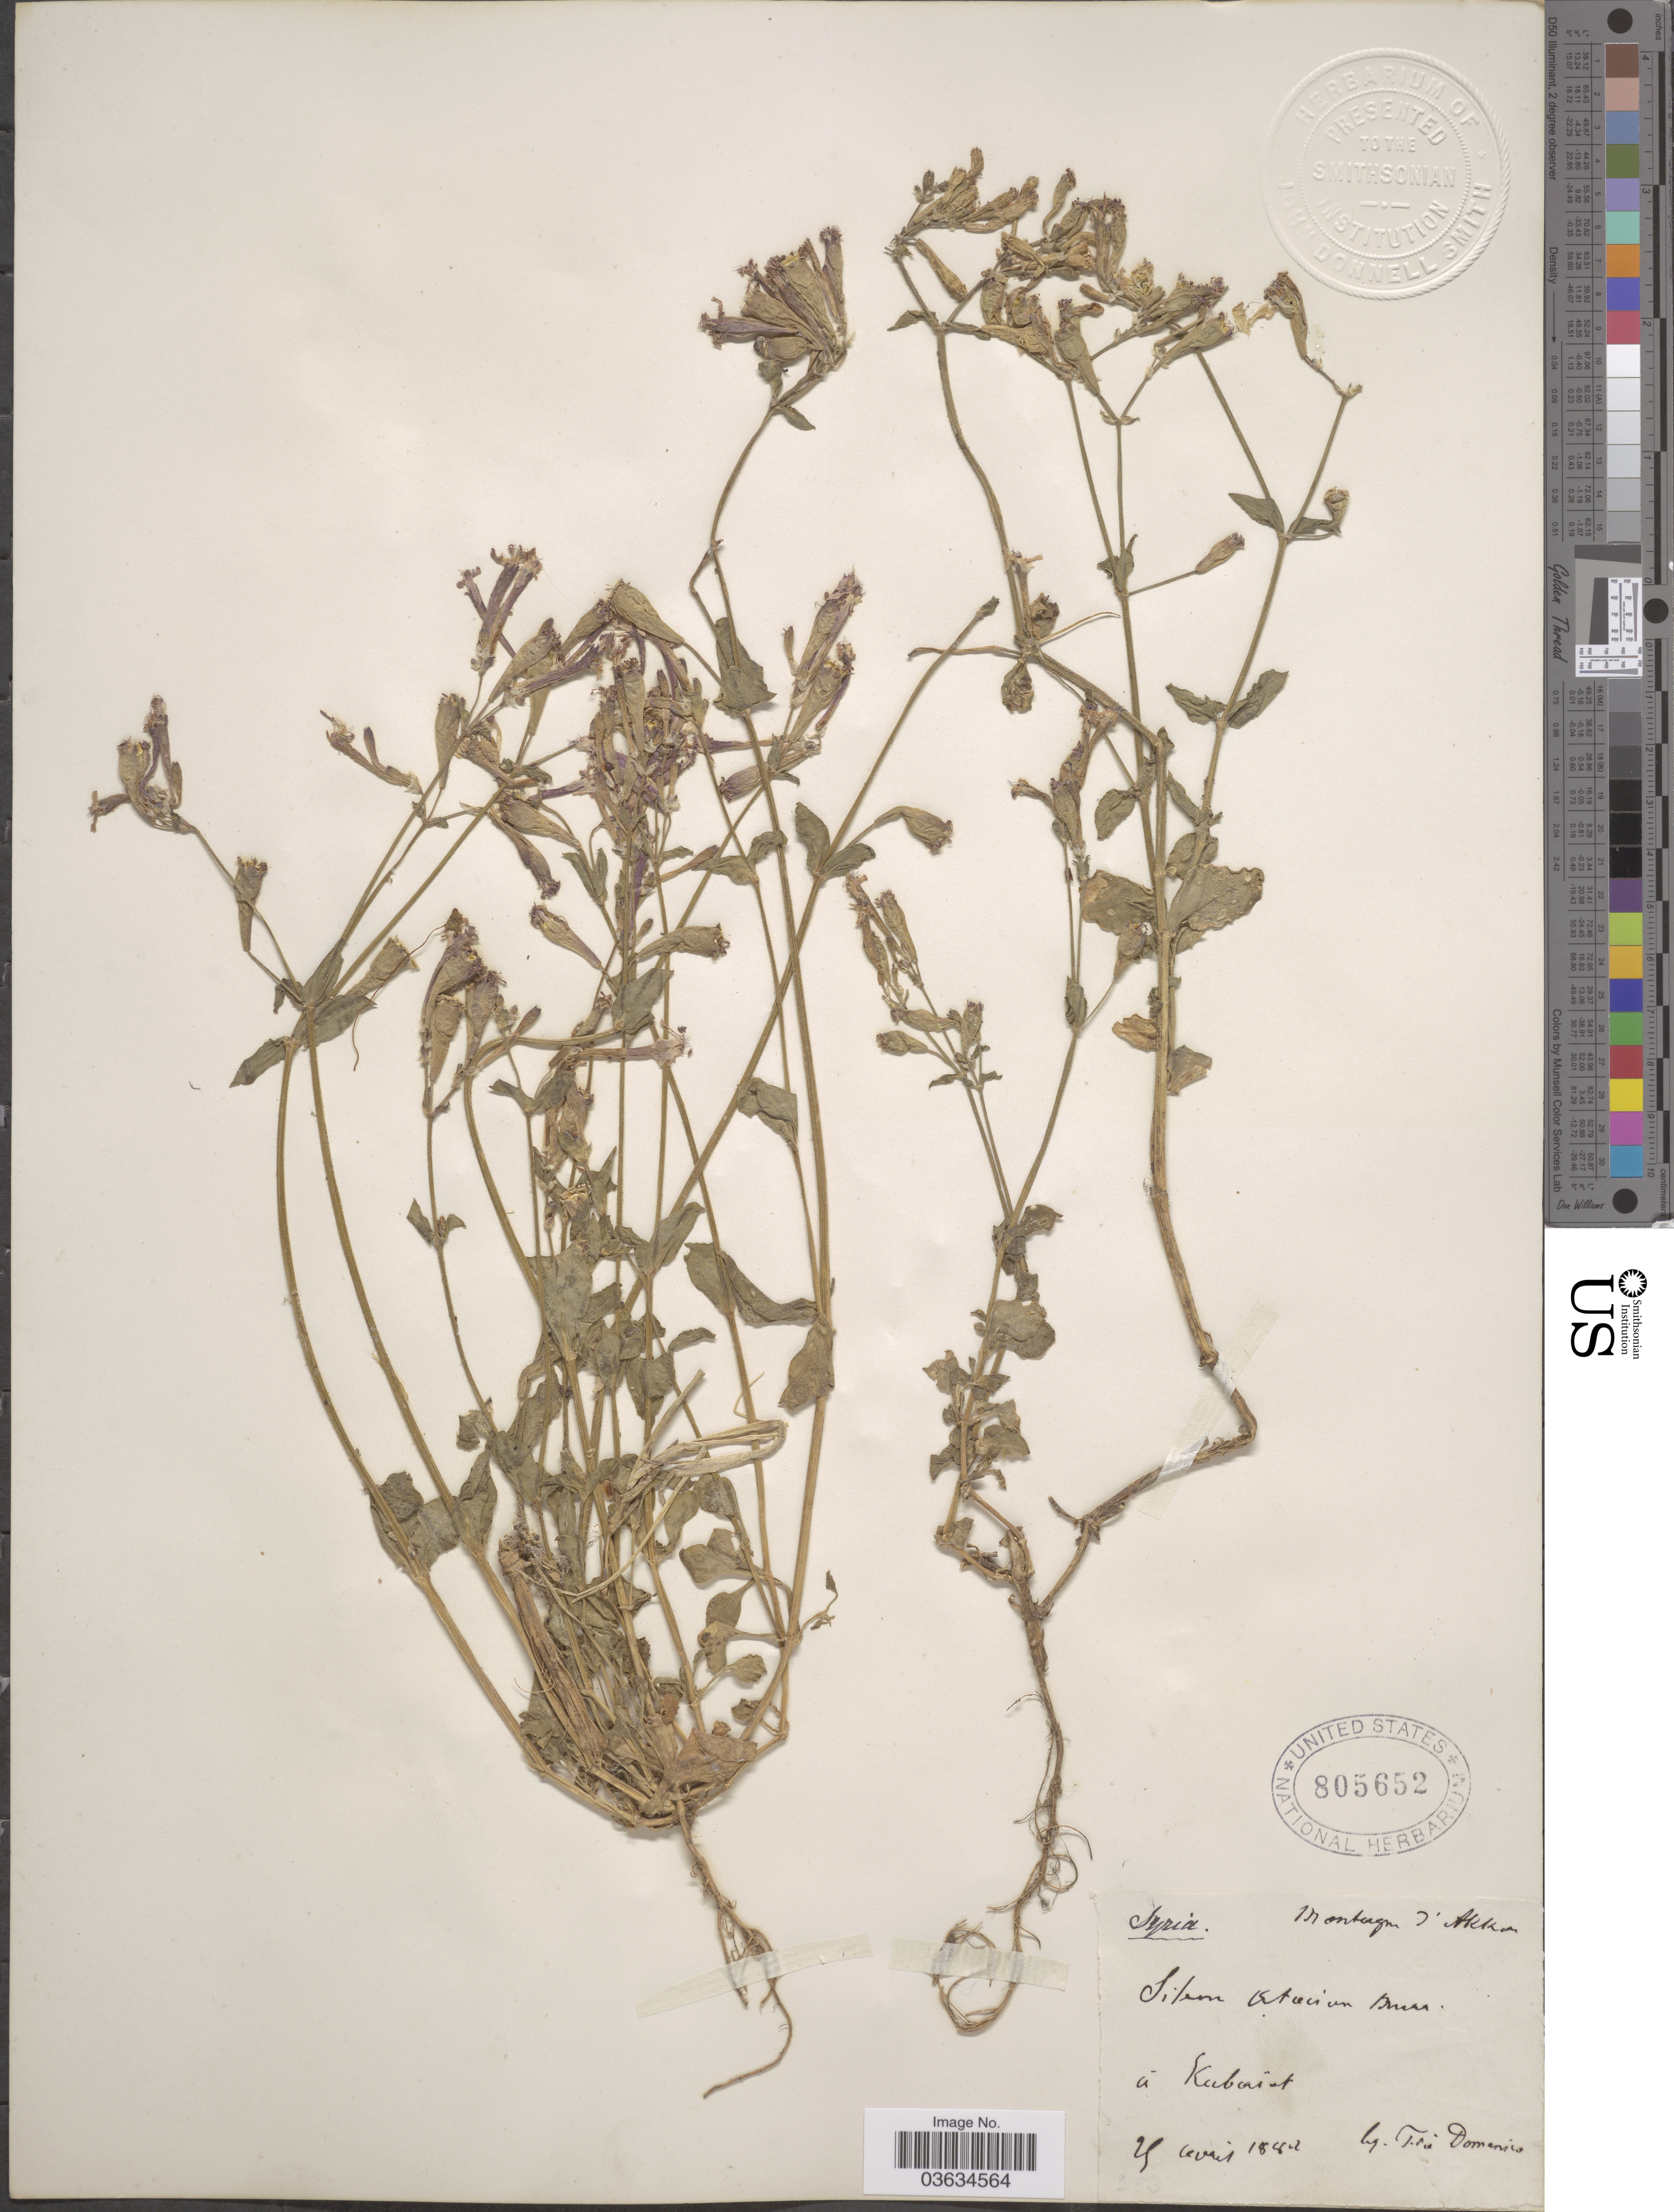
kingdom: Plantae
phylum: Tracheophyta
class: Magnoliopsida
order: Caryophyllales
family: Caryophyllaceae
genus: Silene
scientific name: Silene sp.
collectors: F. Domenico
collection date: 1888-04-25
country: Syria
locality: Montagne d'Akka á Kubaiat. [interpreted]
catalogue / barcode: US 805652